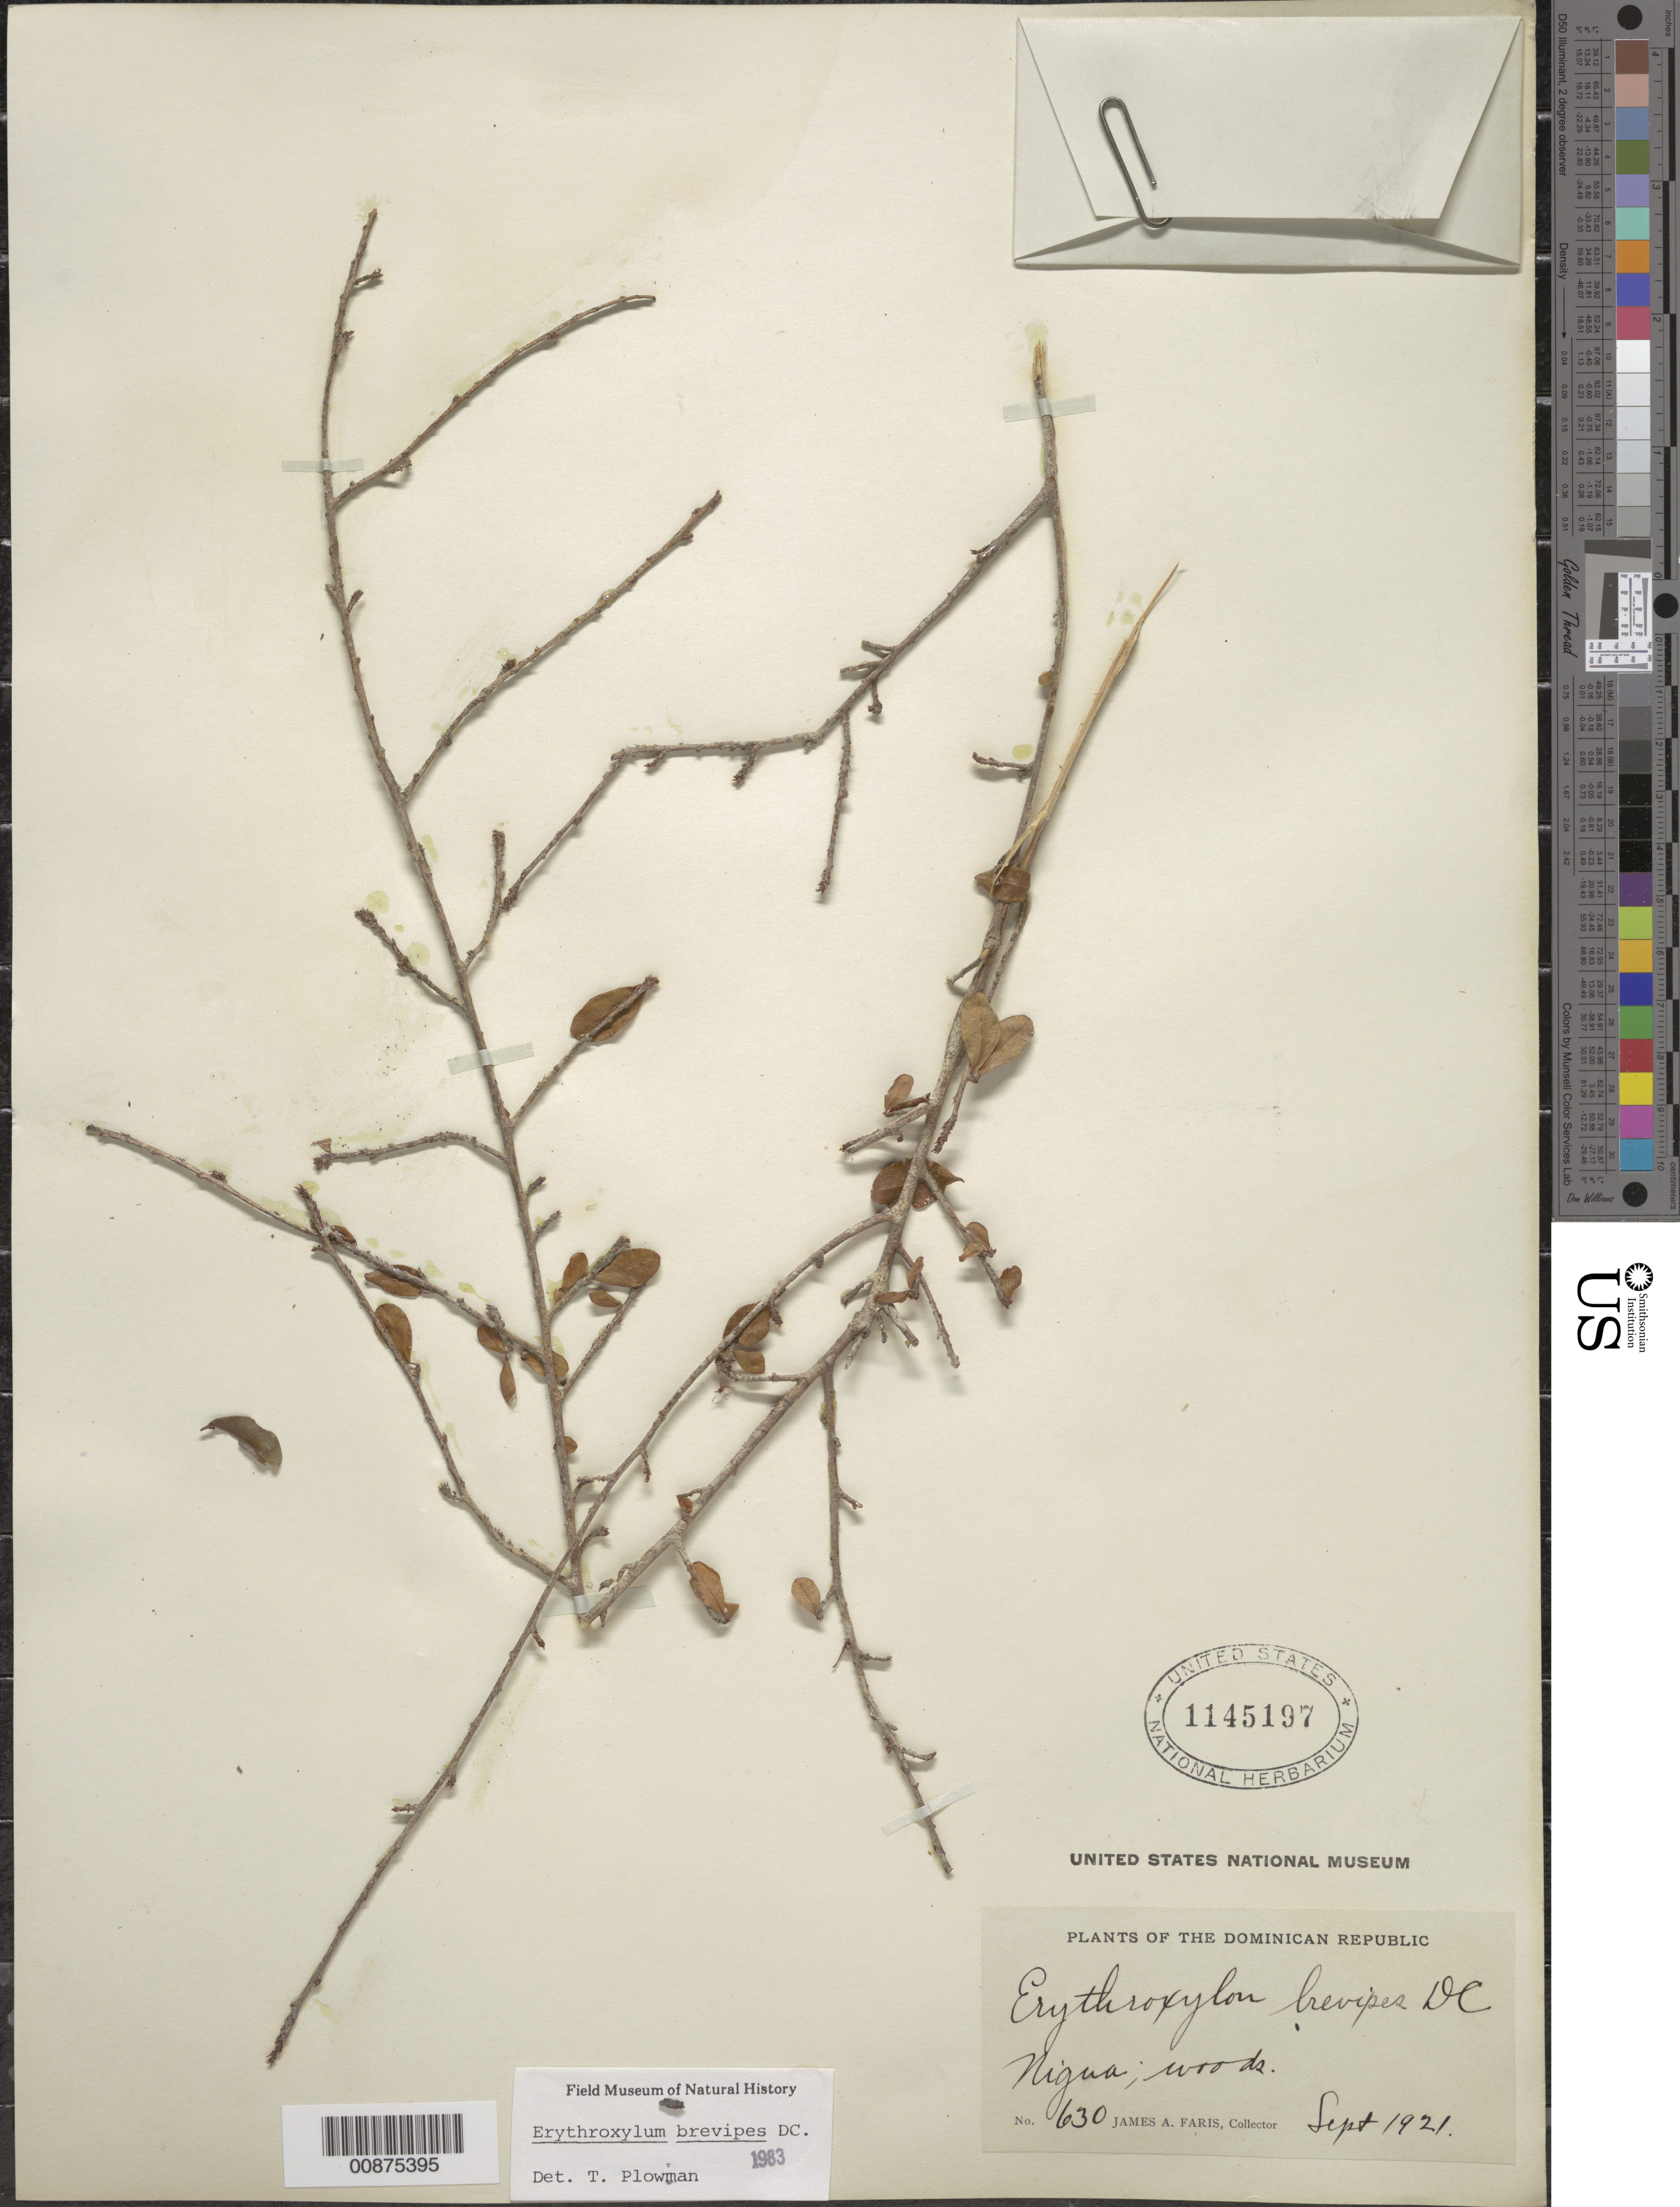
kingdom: Plantae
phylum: Tracheophyta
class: Magnoliopsida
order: Malpighiales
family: Erythroxylaceae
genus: Erythroxylum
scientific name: Erythroxylum brevipes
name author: DC.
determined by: Plowman, Timothy C.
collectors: J. Faris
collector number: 630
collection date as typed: Sep 1921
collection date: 1921-09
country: Dominican Republic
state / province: San Cristóbal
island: Hispaniola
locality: Nigua.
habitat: Woods.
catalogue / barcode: US 1145197